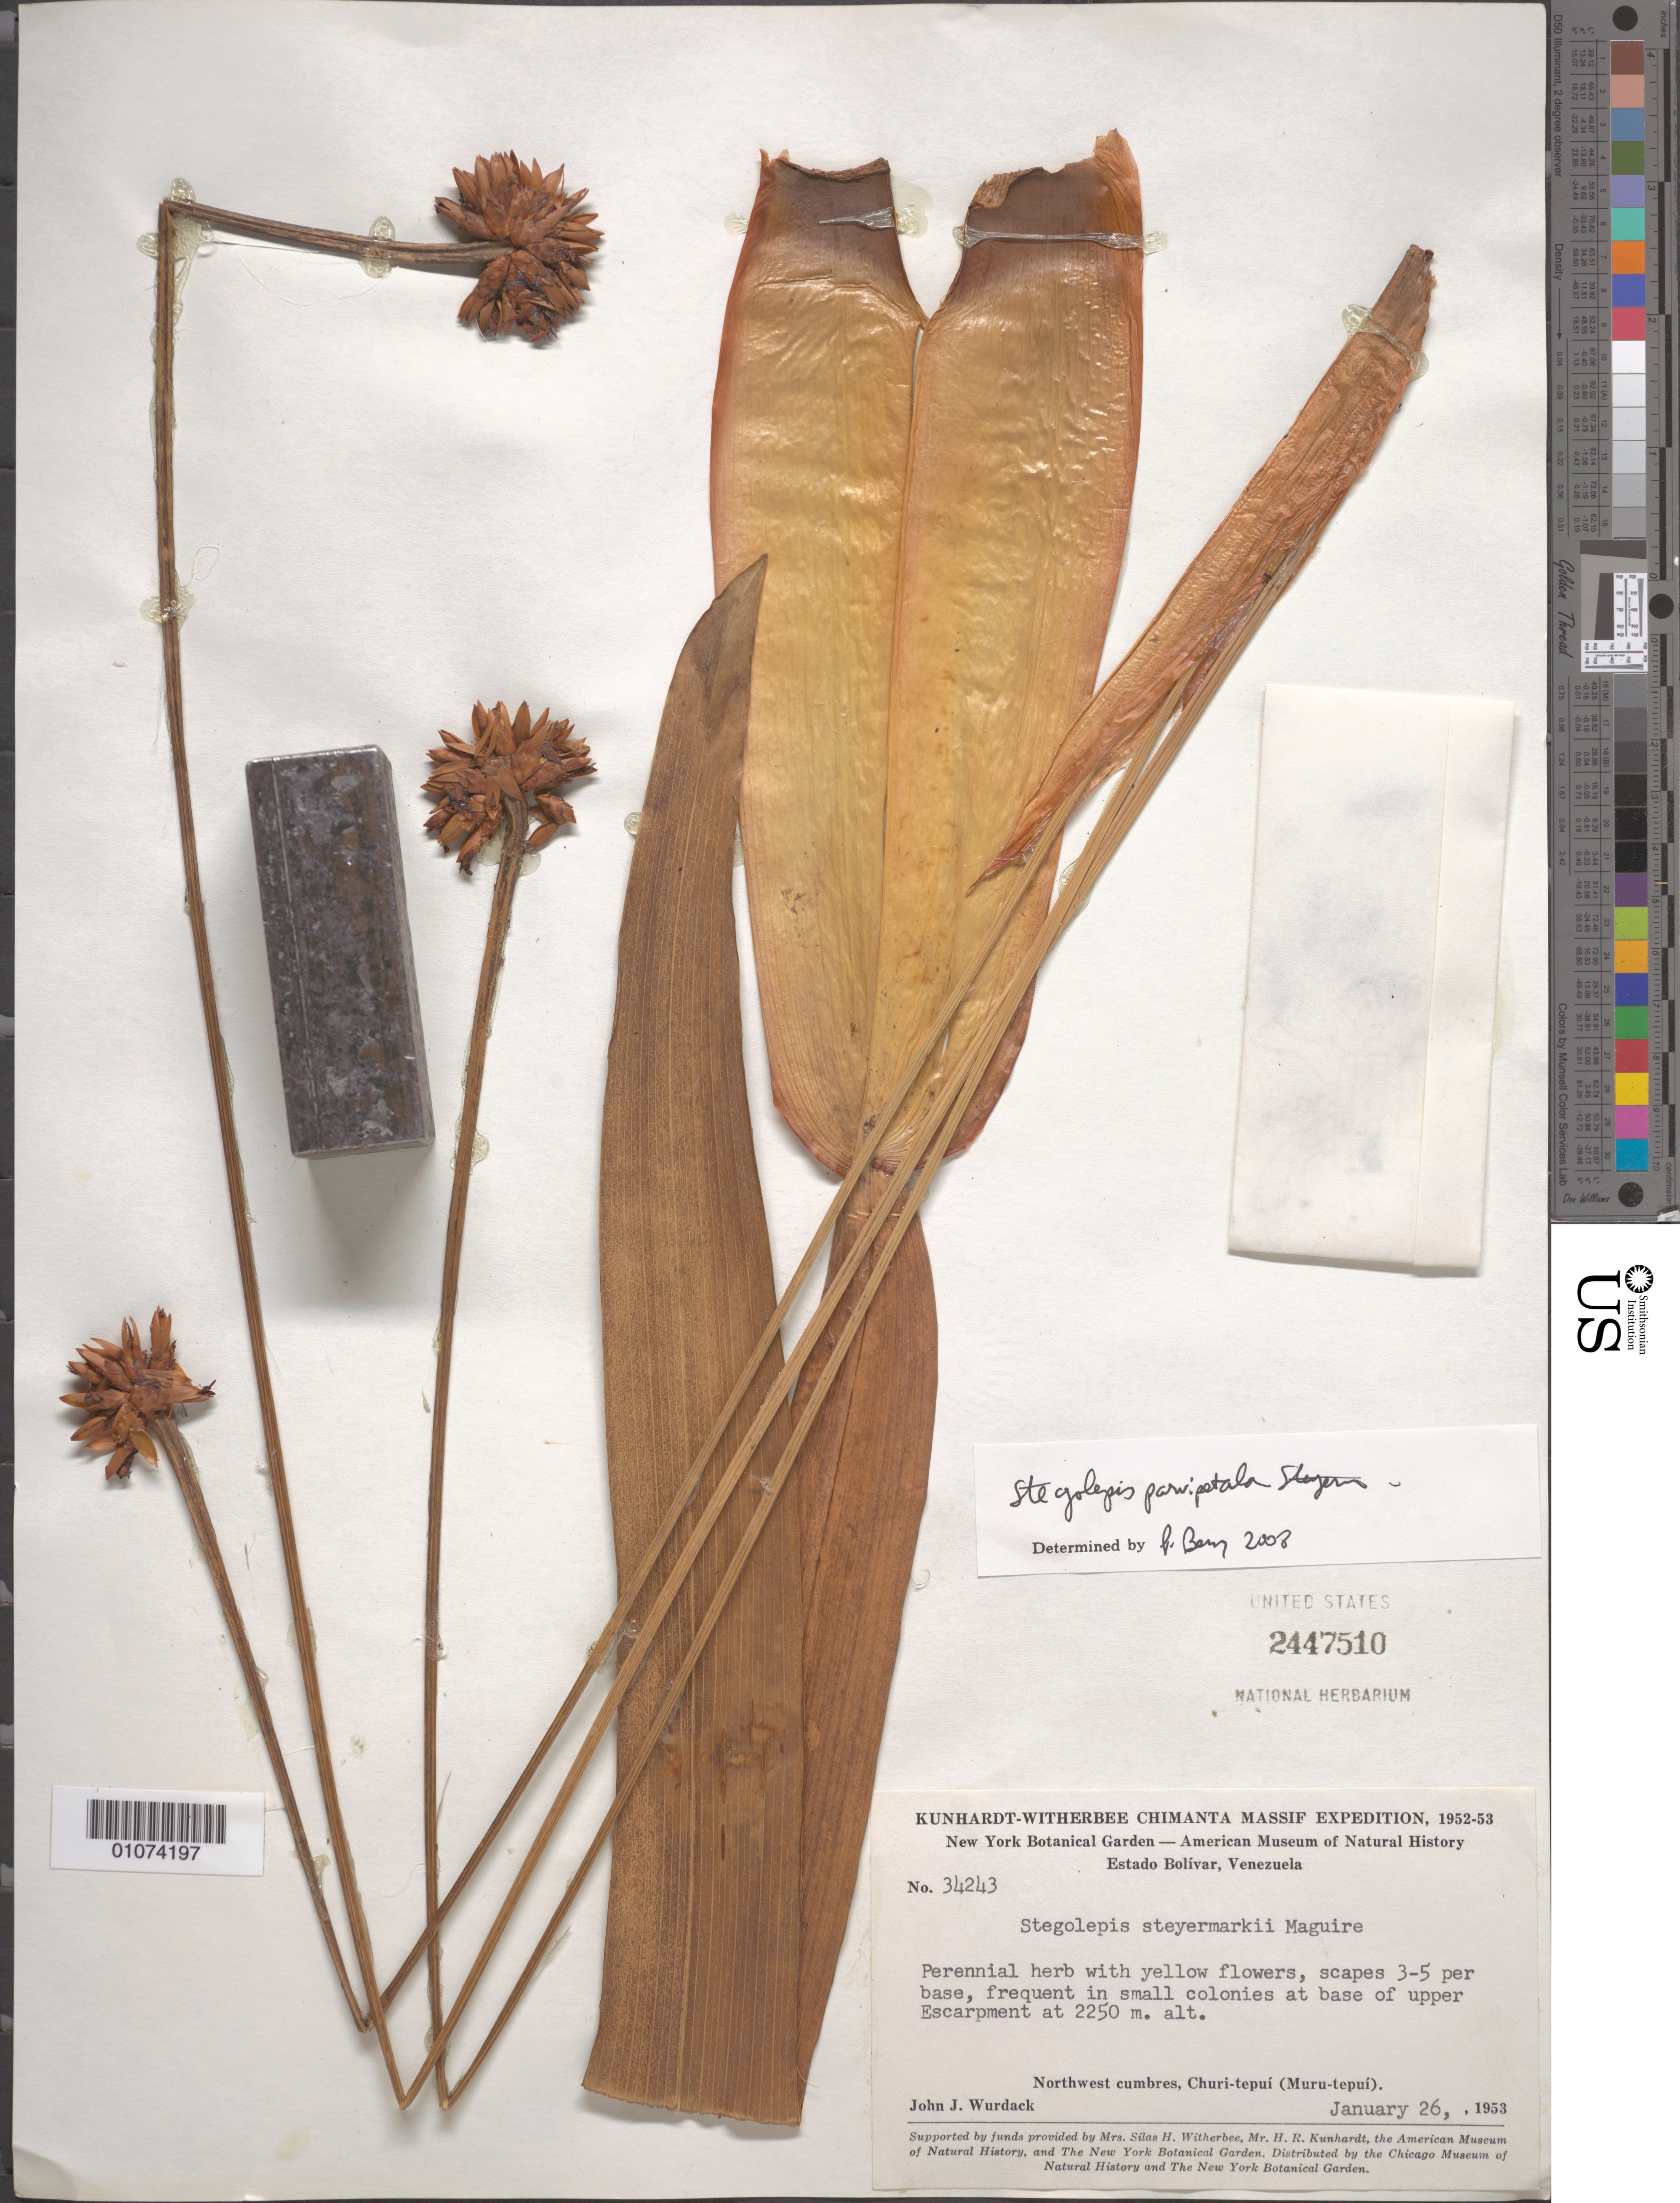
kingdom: Plantae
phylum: Tracheophyta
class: Liliopsida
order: Poales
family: Rapateaceae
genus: Stegolepis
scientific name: Stegolepis parvipetala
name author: Steyerm.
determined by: Berry, P. E., (WIS), University of Wisconsin - Madison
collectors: J. J. Wurdack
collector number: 34243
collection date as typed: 26-Jan-53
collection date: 1953-01-26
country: Venezuela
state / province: Bolívar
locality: Churi-tepuí (Muru-tepuí)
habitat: Base of upper escarpment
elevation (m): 2250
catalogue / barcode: US 2447510